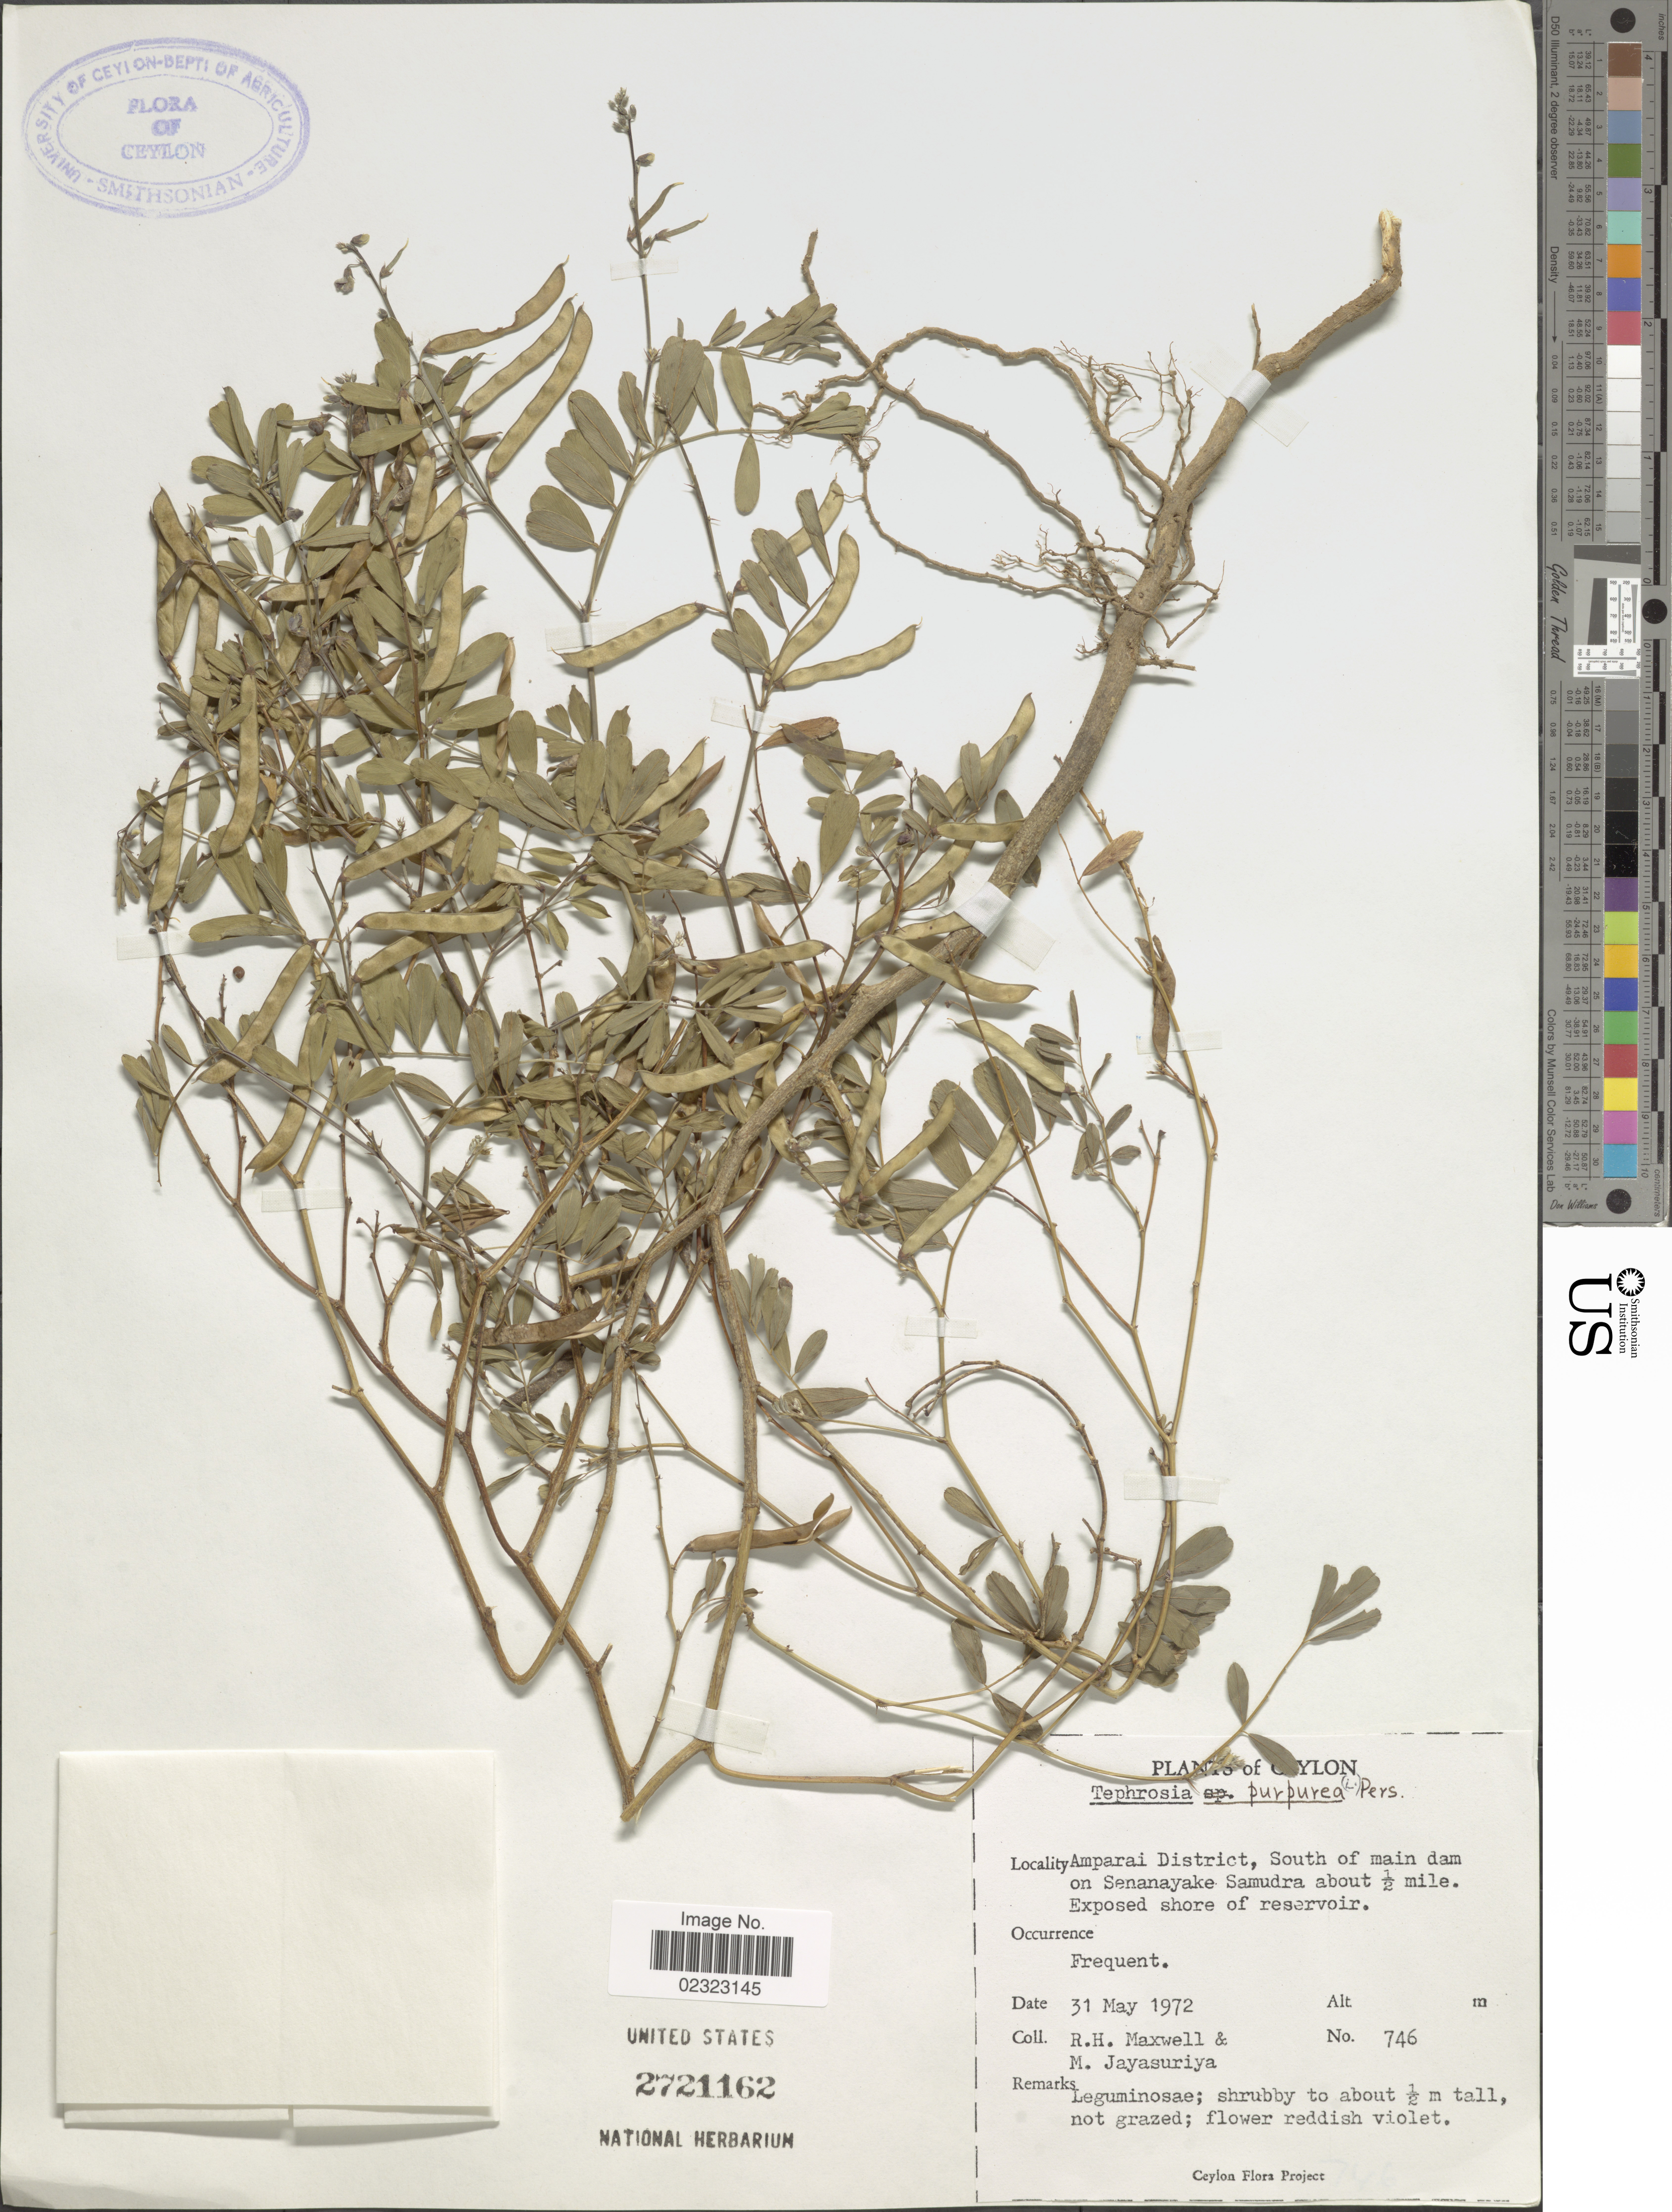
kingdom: Plantae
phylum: Tracheophyta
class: Magnoliopsida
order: Fabales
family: Fabaceae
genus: Tephrosia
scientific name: Tephrosia purpurea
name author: (L.) Pers.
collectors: R. Maxwell & M. Jayasuriya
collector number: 746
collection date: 1972-05-31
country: Sri Lanka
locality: Ceylon. Amparai District, South of main dam on Senanayake Samudra about ½ mile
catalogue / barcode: US 2721162